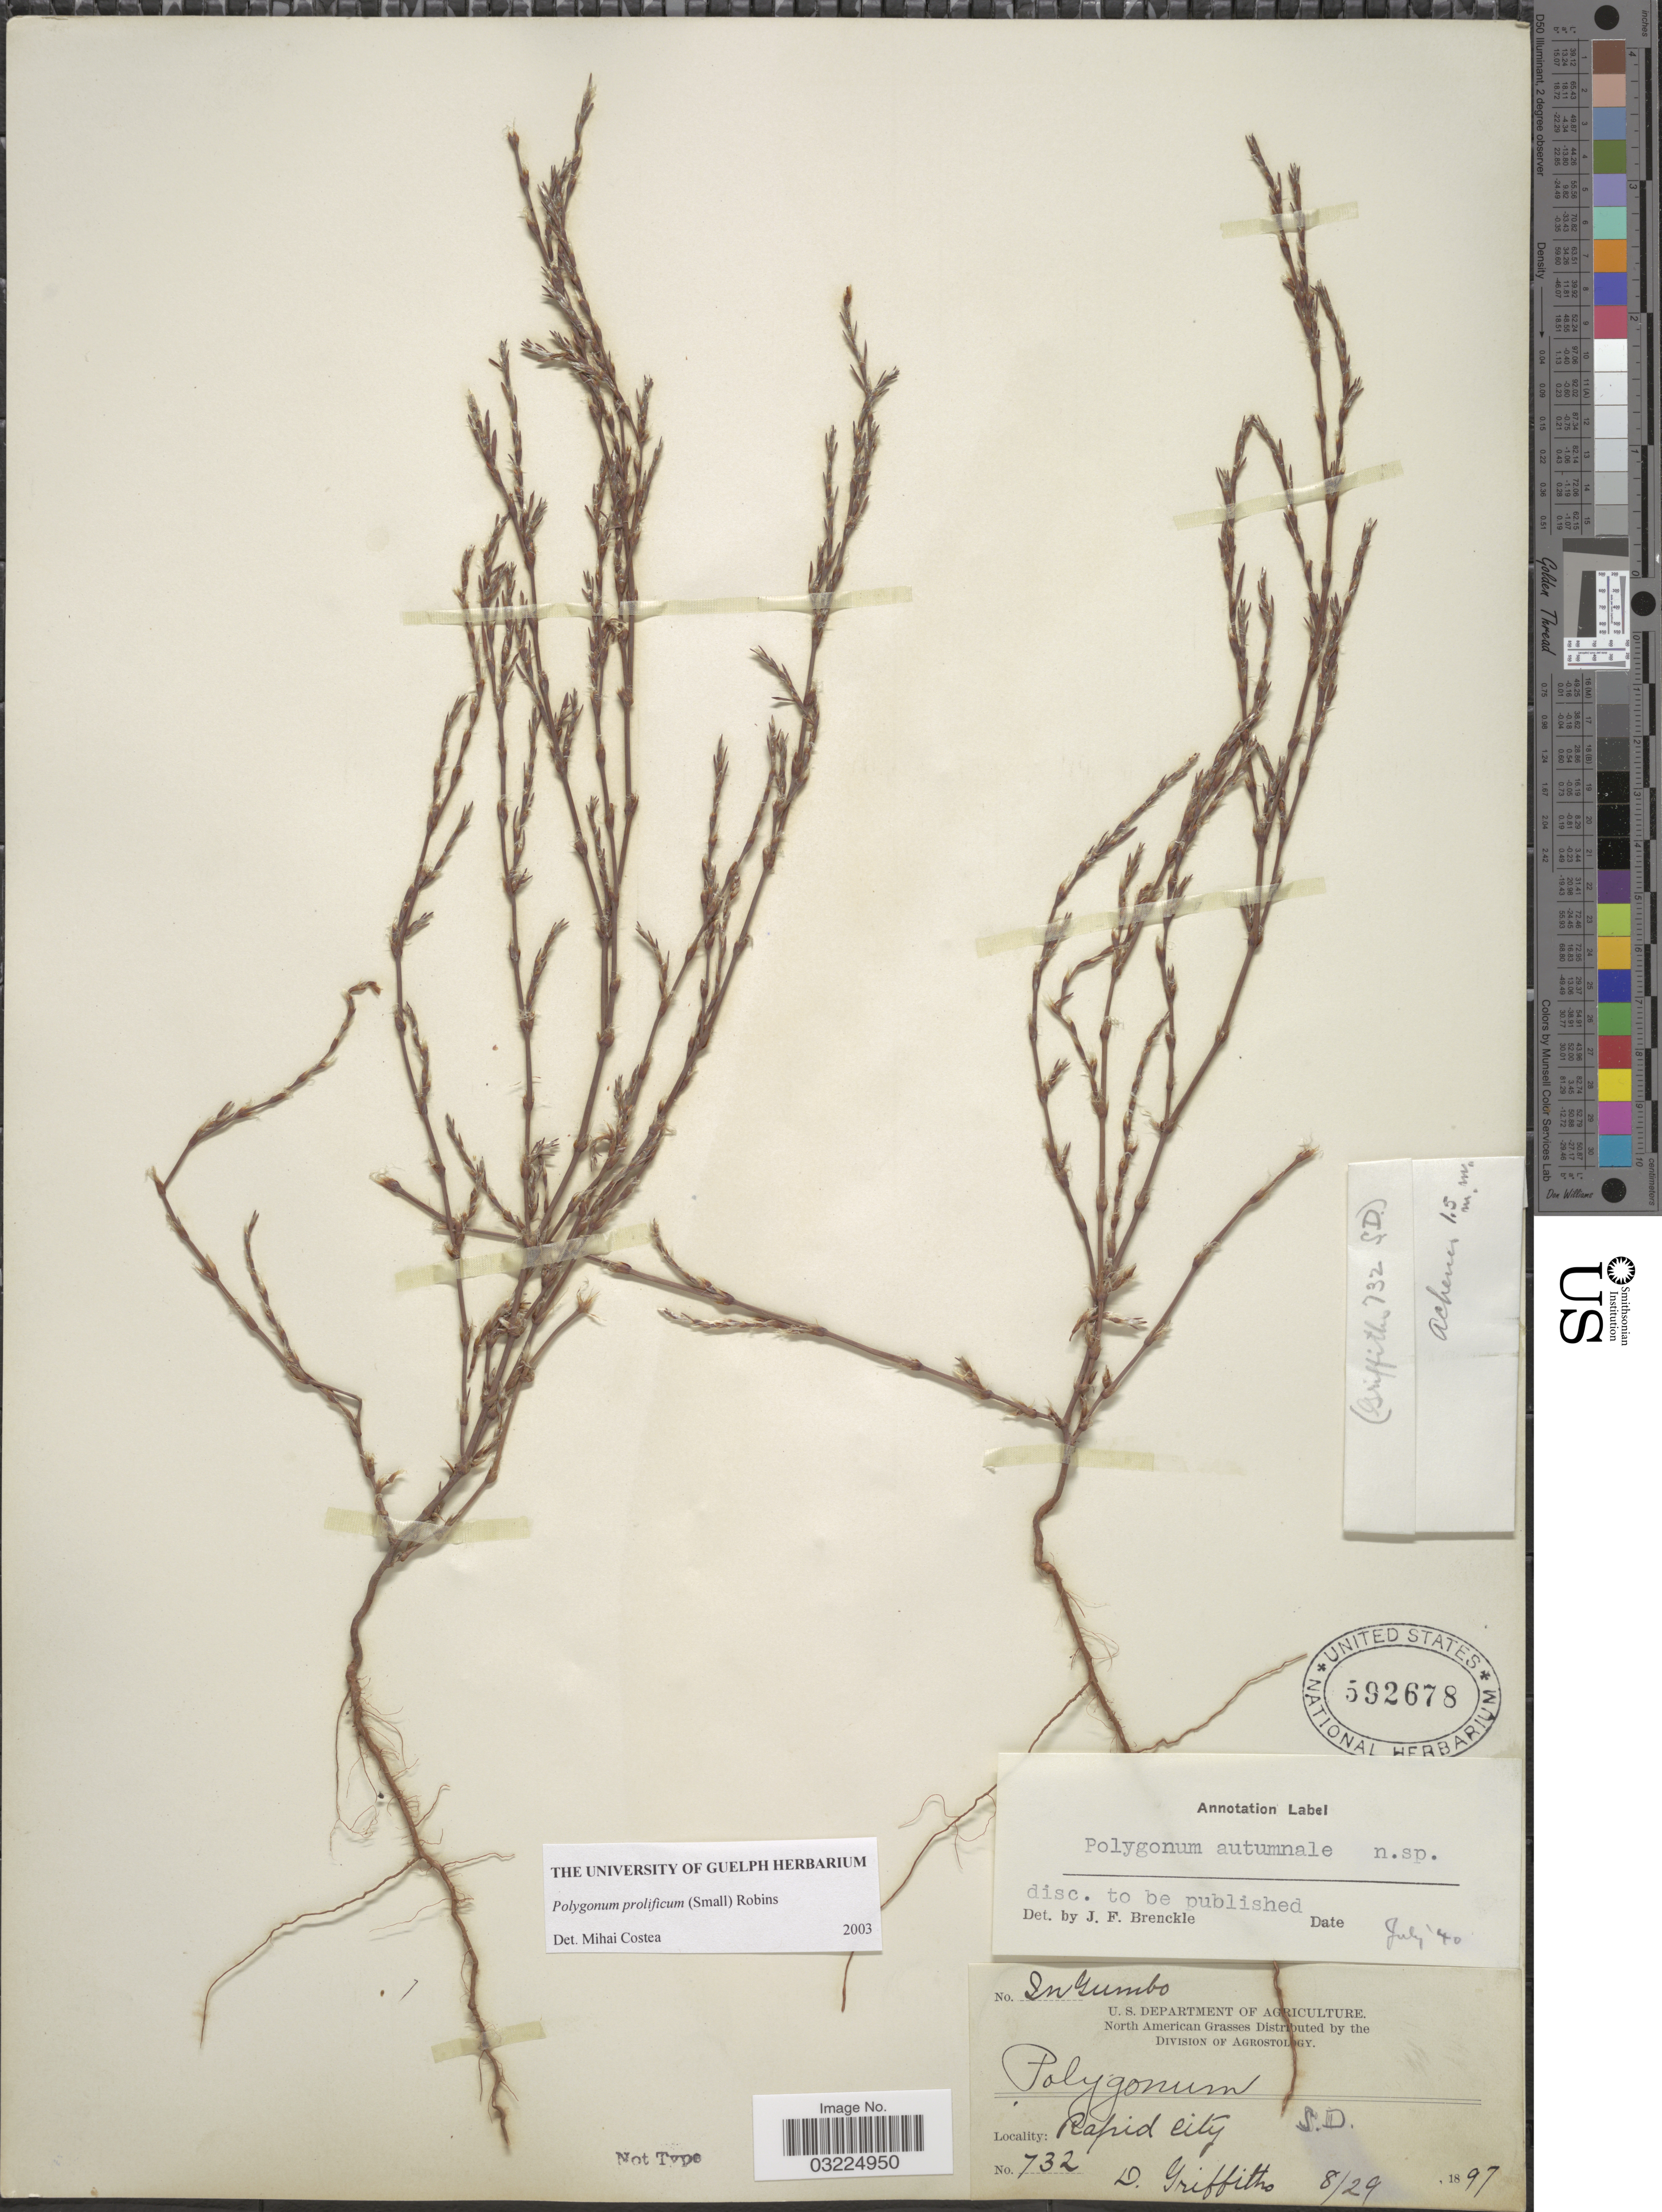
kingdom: Plantae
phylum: Tracheophyta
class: Magnoliopsida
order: Caryophyllales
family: Polygonaceae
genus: Polygonum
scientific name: Polygonum prolificum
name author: (Small) B.L. Rob.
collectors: D. Griffiths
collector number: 732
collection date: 1897-08-29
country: United States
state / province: South Dakota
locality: Rapid City.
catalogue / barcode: US 592678